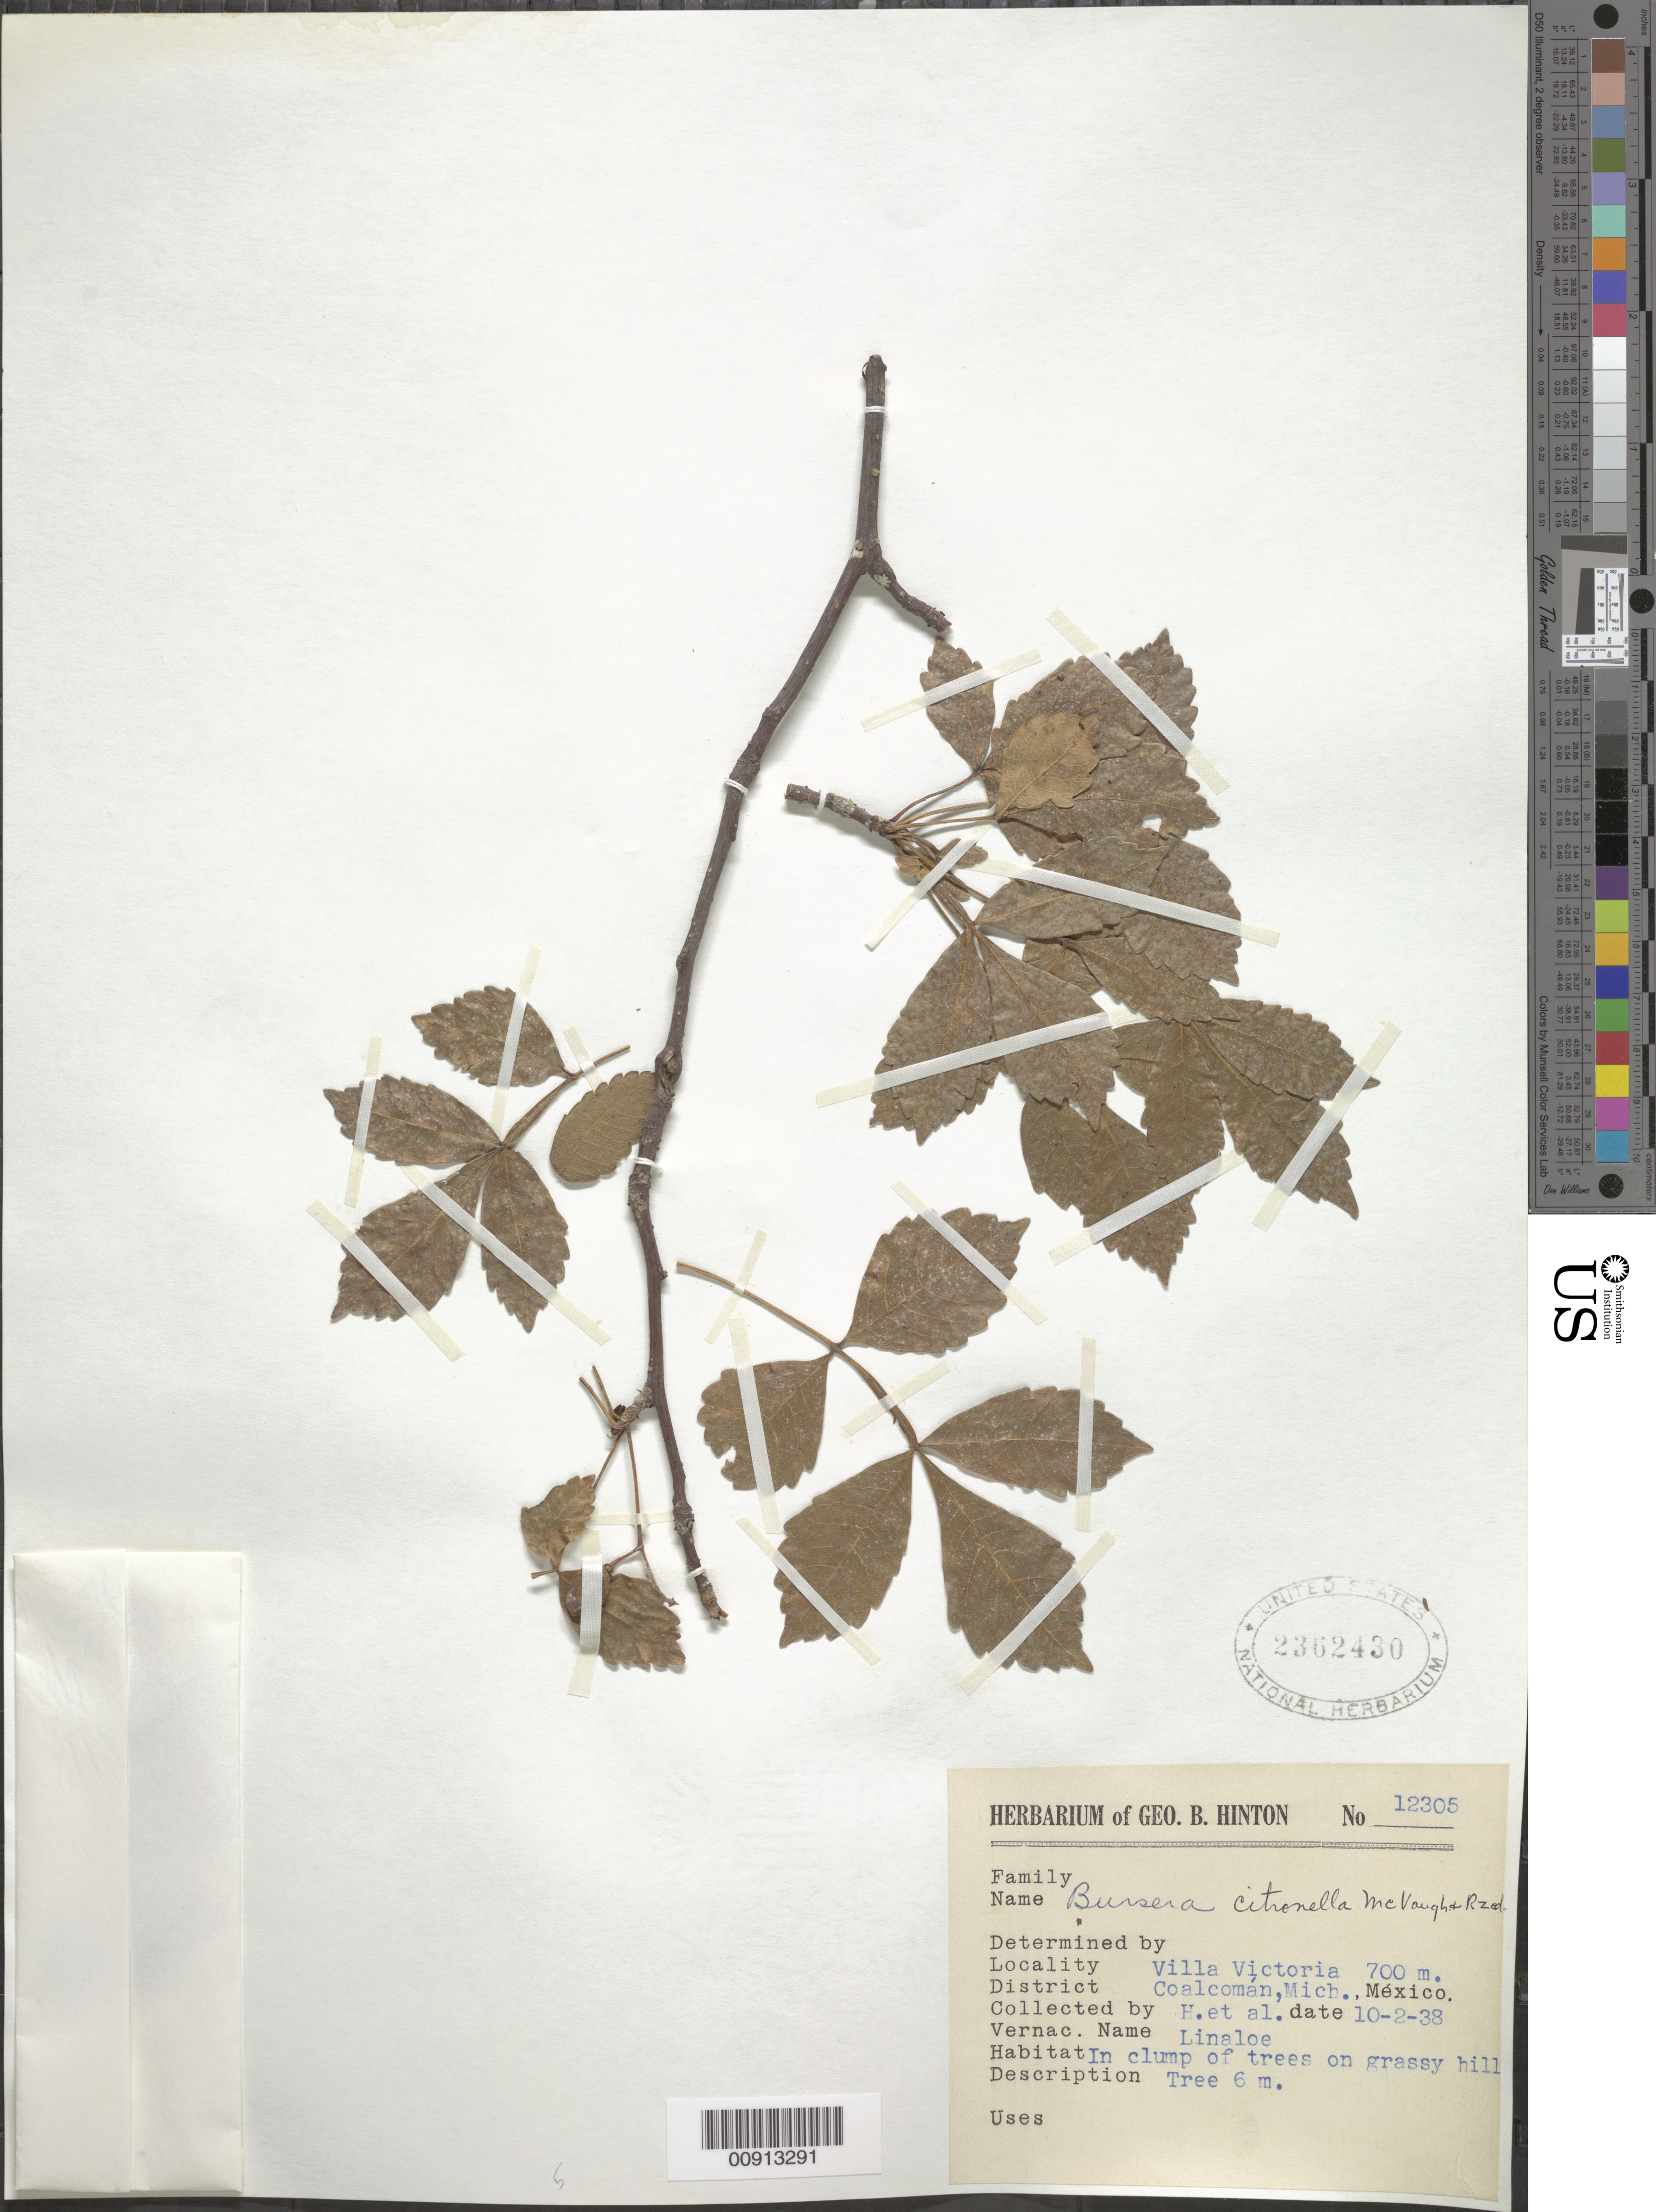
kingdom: Plantae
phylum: Tracheophyta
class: Magnoliopsida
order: Sapindales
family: Burseraceae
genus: Bursera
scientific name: Bursera citronella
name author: McVaugh & Rzed.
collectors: G. B. Hinton & et al.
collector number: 12305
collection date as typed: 02 Oct 1938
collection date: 1938-10-02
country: Mexico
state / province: Michoacán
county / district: Coalcomán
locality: Villa Victoria, District Coalcomán, Michoacán.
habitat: In clump of trees on grassy hill.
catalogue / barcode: US 2362430